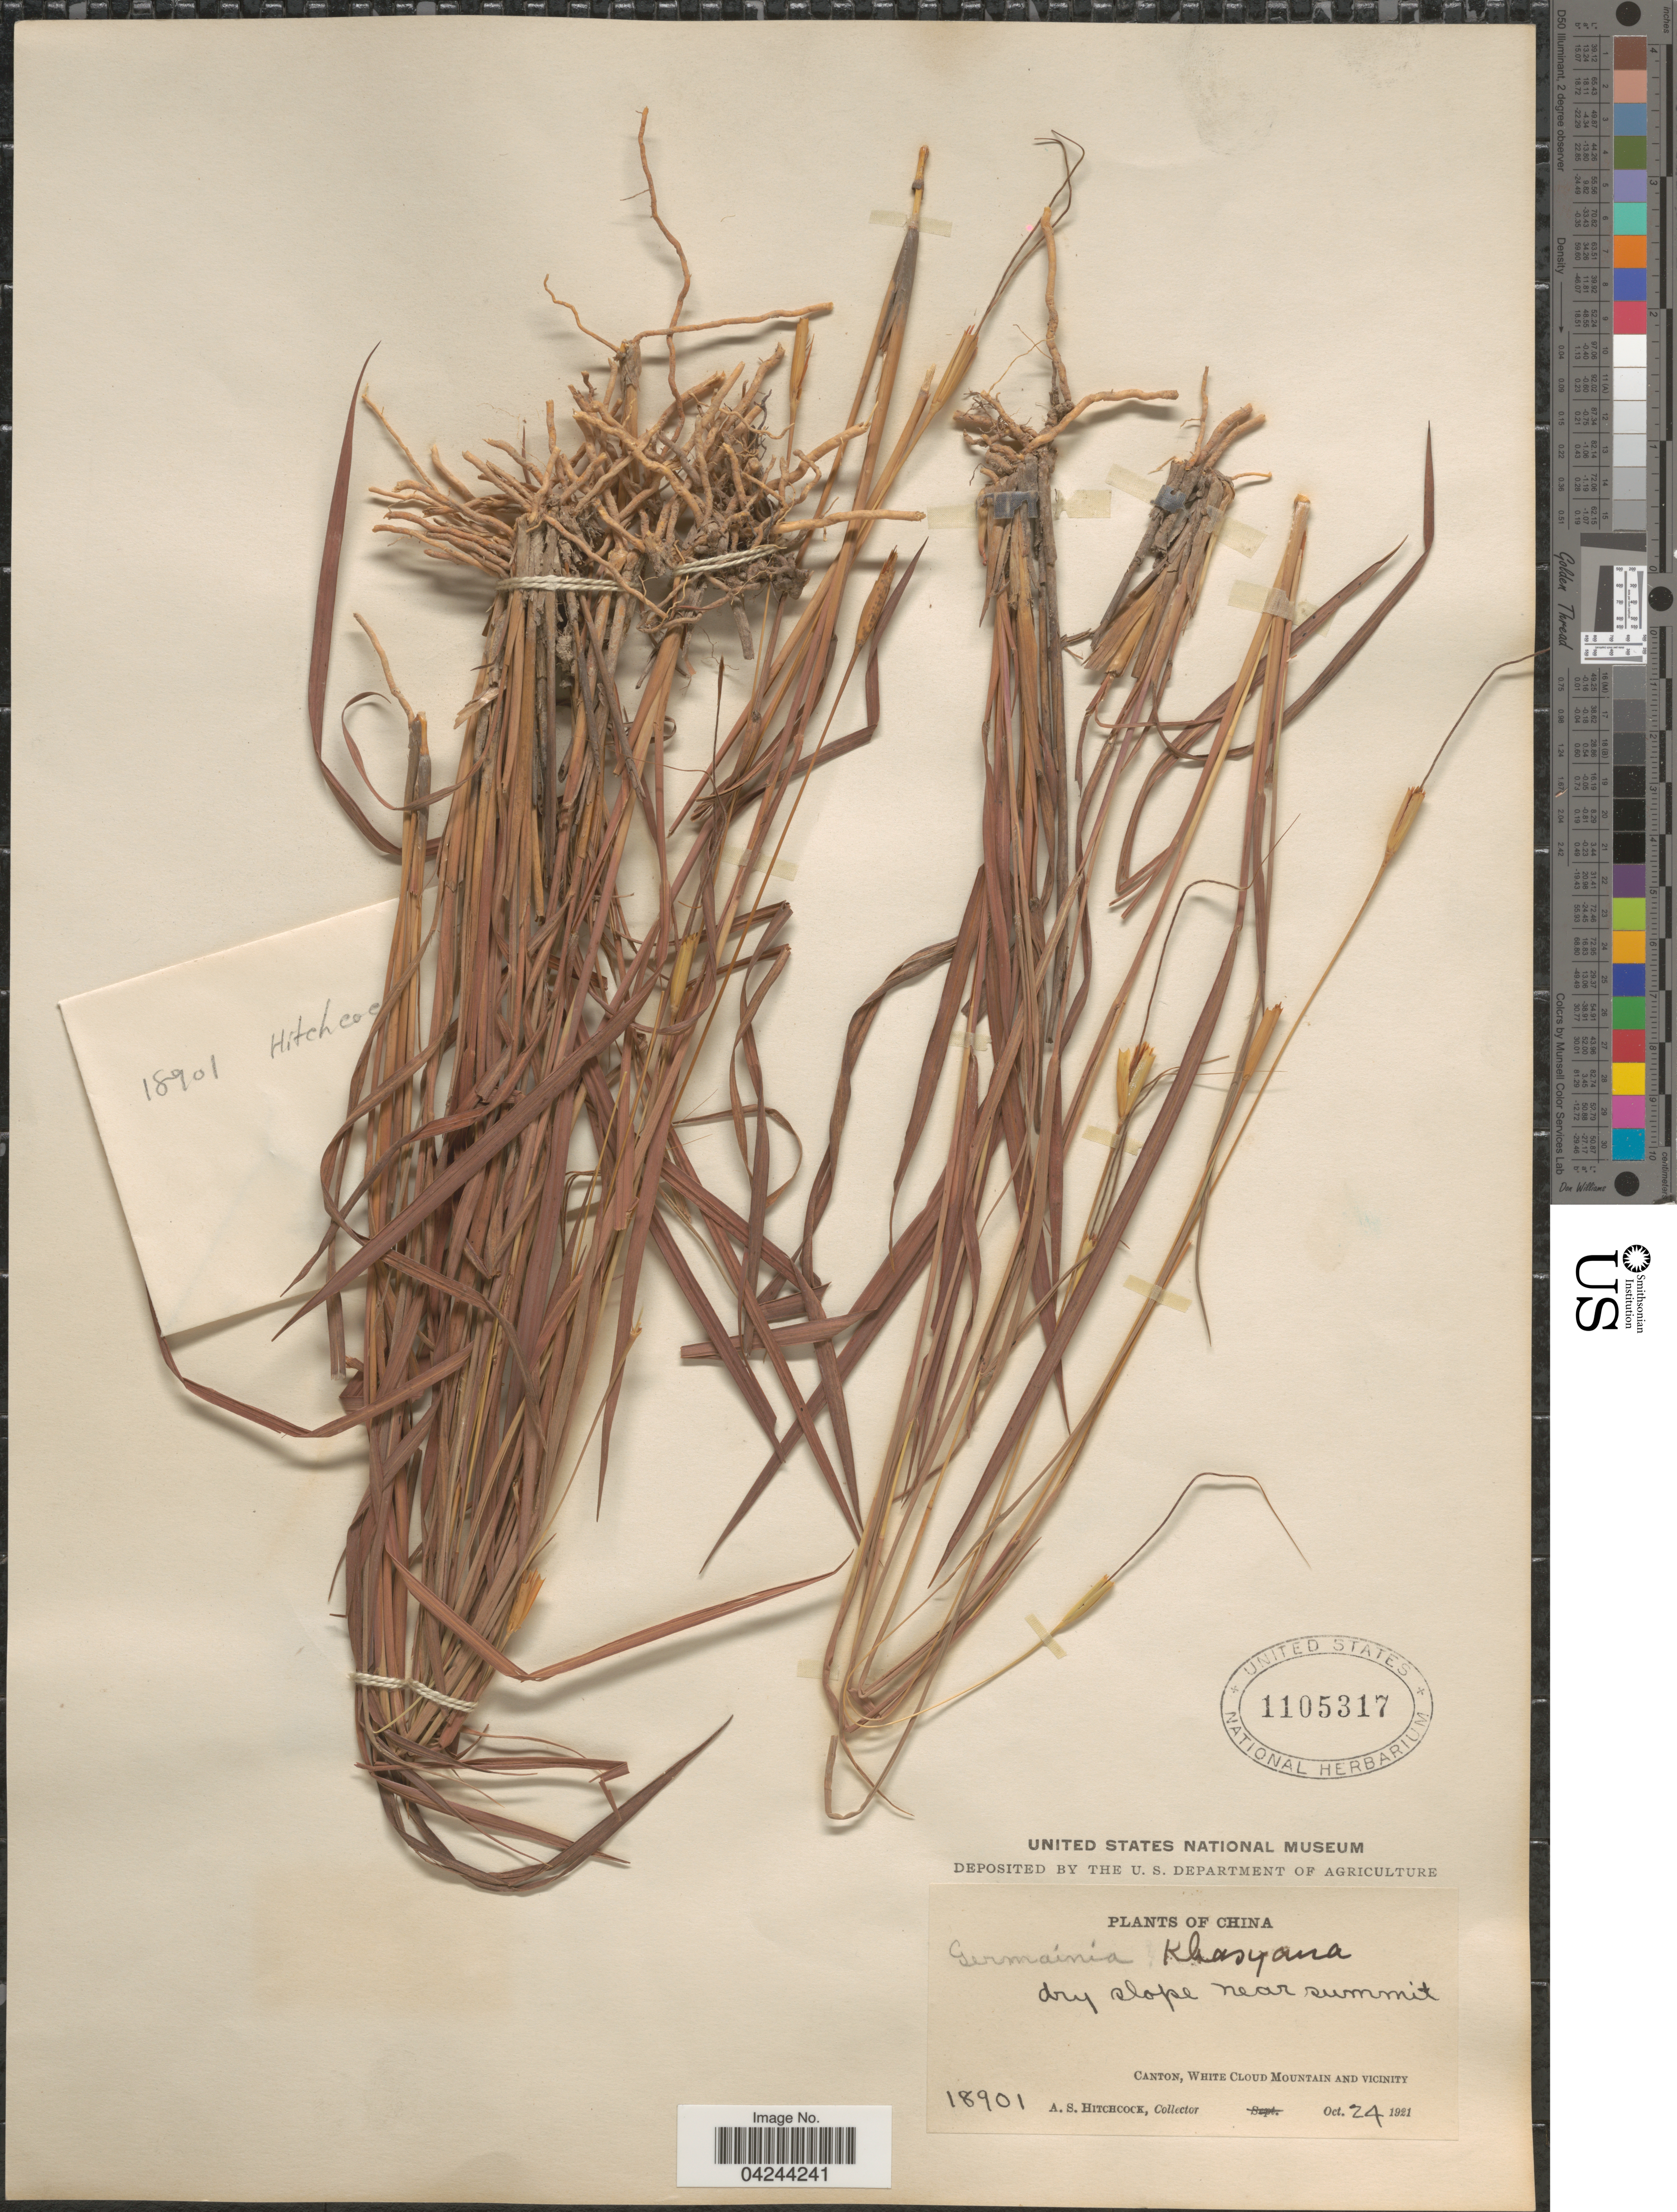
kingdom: Plantae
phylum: Tracheophyta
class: Liliopsida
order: Poales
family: Poaceae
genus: Germainia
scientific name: Germainia capitata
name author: Balansa & Poitr.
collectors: A. S. Hitchcock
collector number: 18901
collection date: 1921-10-24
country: China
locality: Dry slope near summit. Canton, White Cloud Mountain and vicinity.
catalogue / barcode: US 1105317